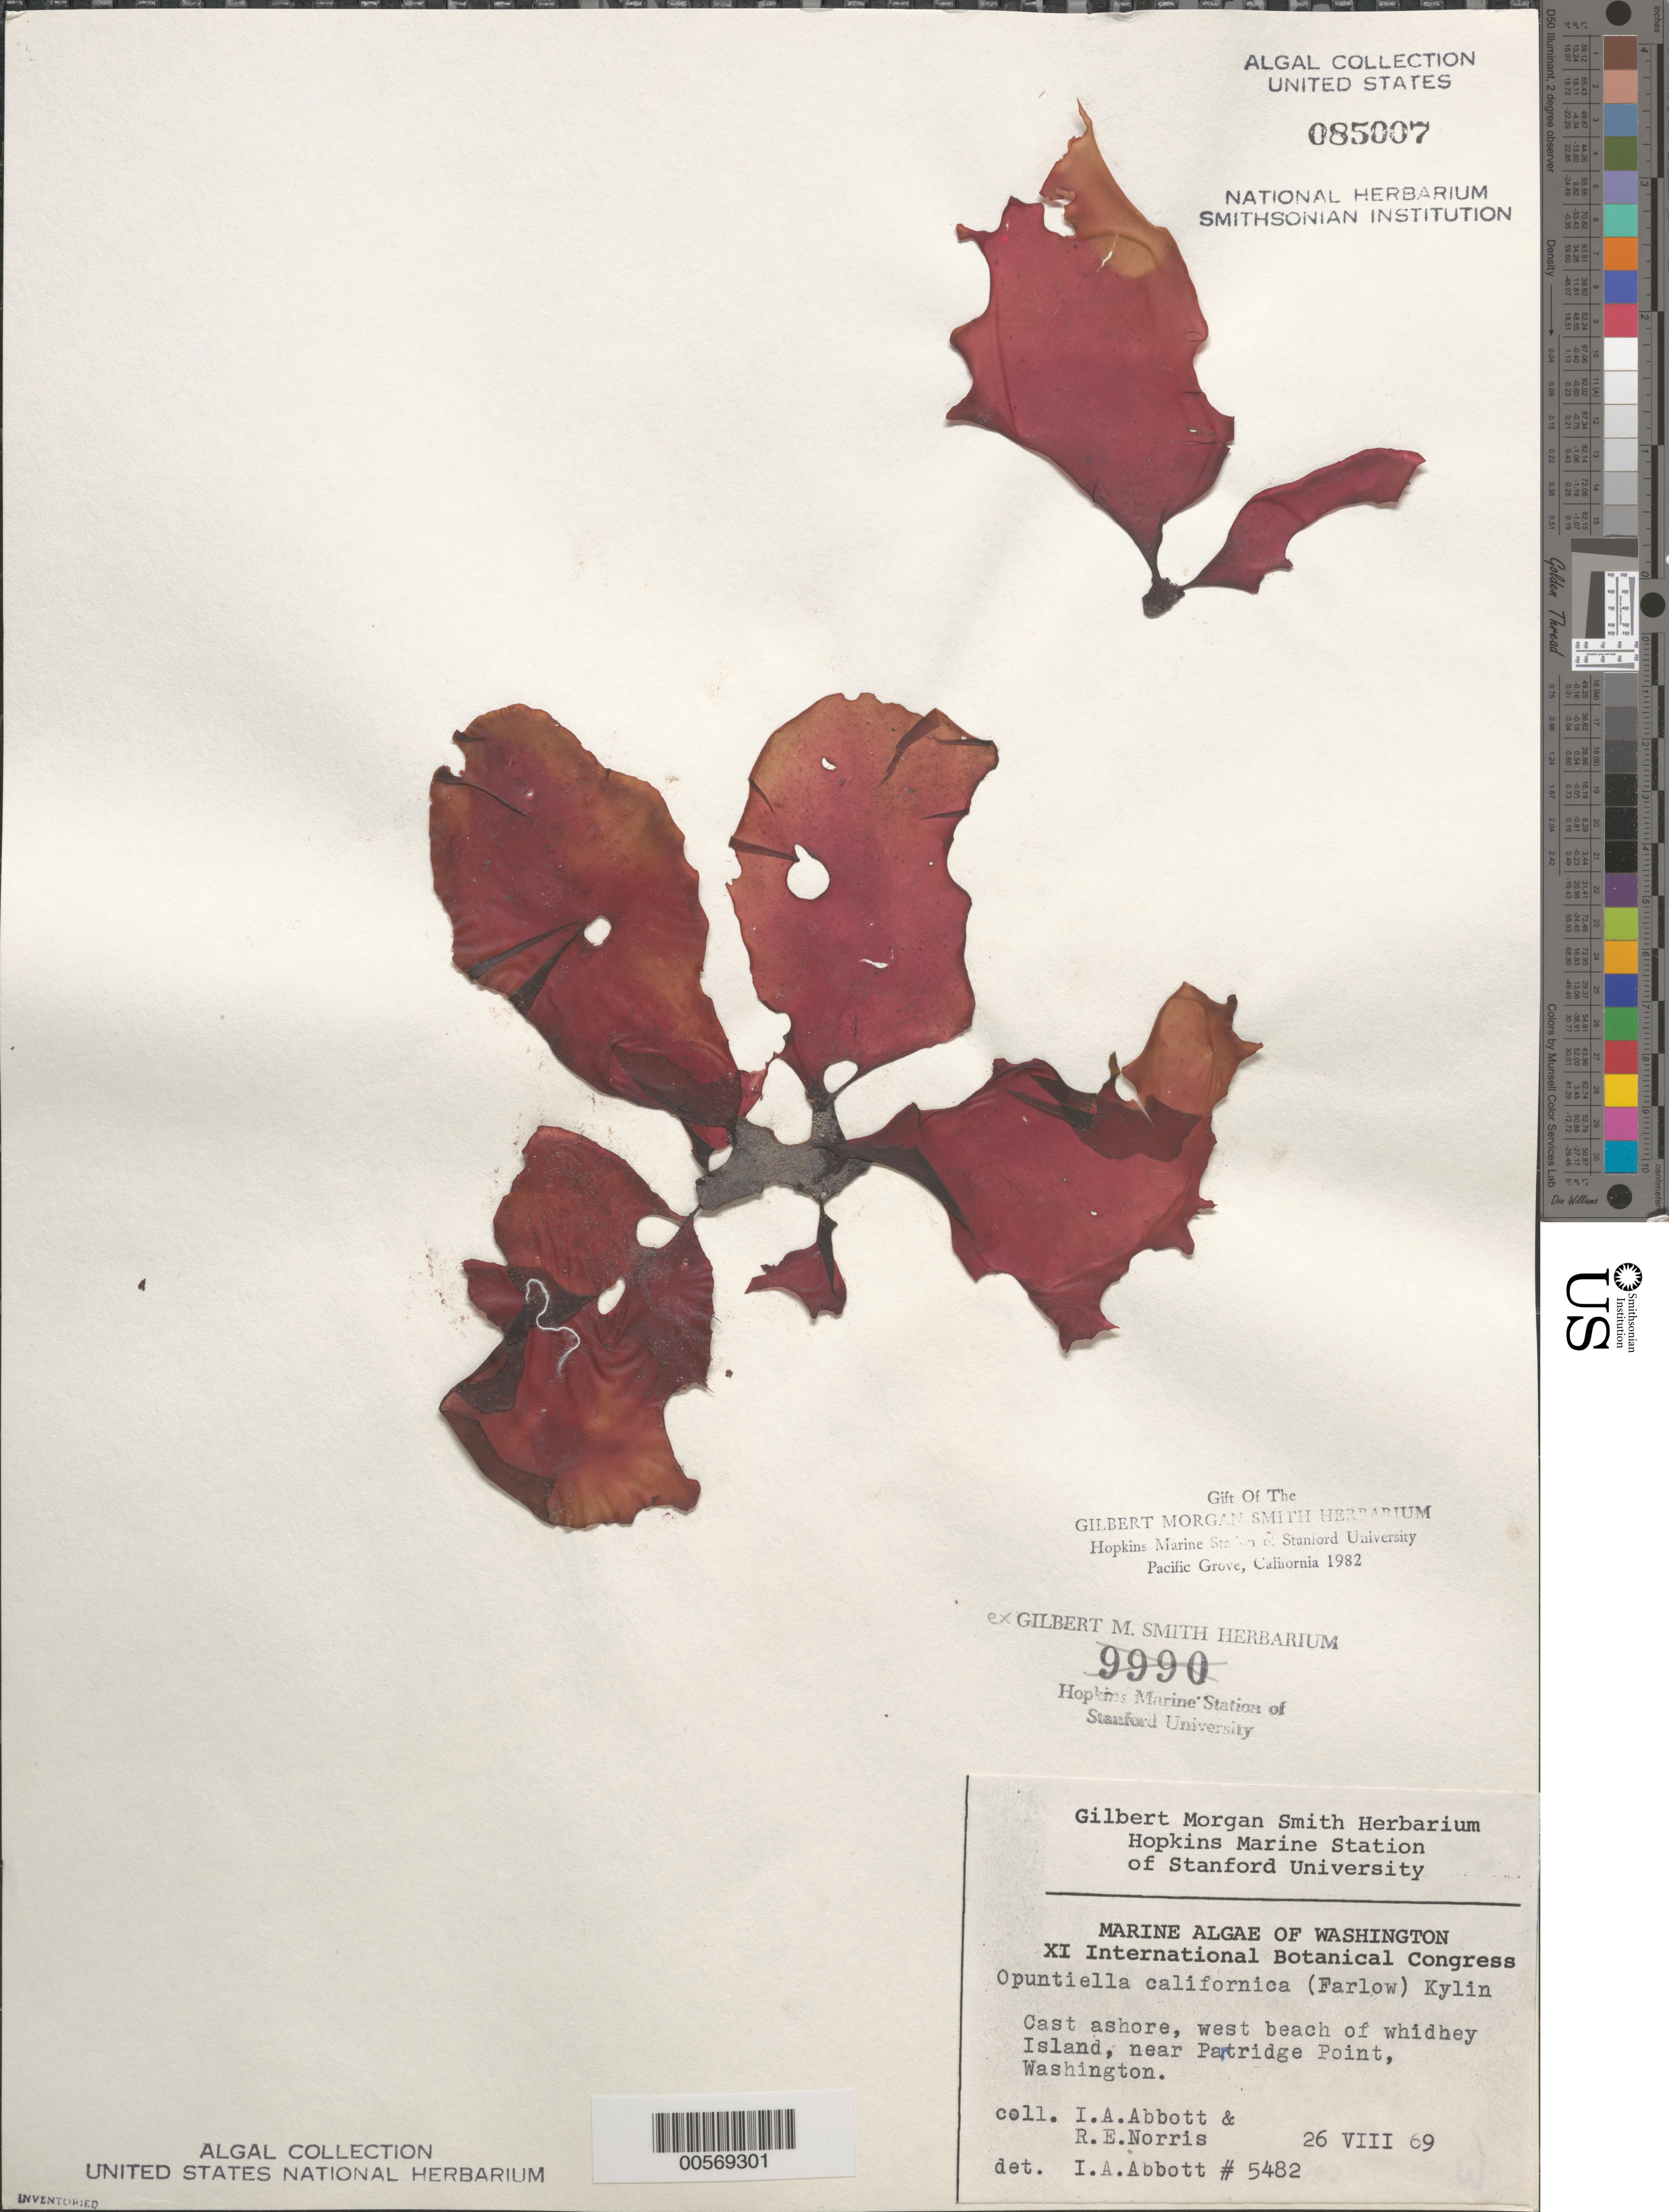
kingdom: Plantae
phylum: Rhodophyta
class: Florideophyceae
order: Gigartinales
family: Furcellariaceae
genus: Opuntiella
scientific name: Opuntiella californica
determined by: Abbott, Isabella A.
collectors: I. A. Abbott & R. E. Norris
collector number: IAA 5482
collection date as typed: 26 Aug 1969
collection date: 1969-08-26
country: United States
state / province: Washington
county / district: Island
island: Whidbey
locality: West Beach near Partridge Point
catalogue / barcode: US 85007